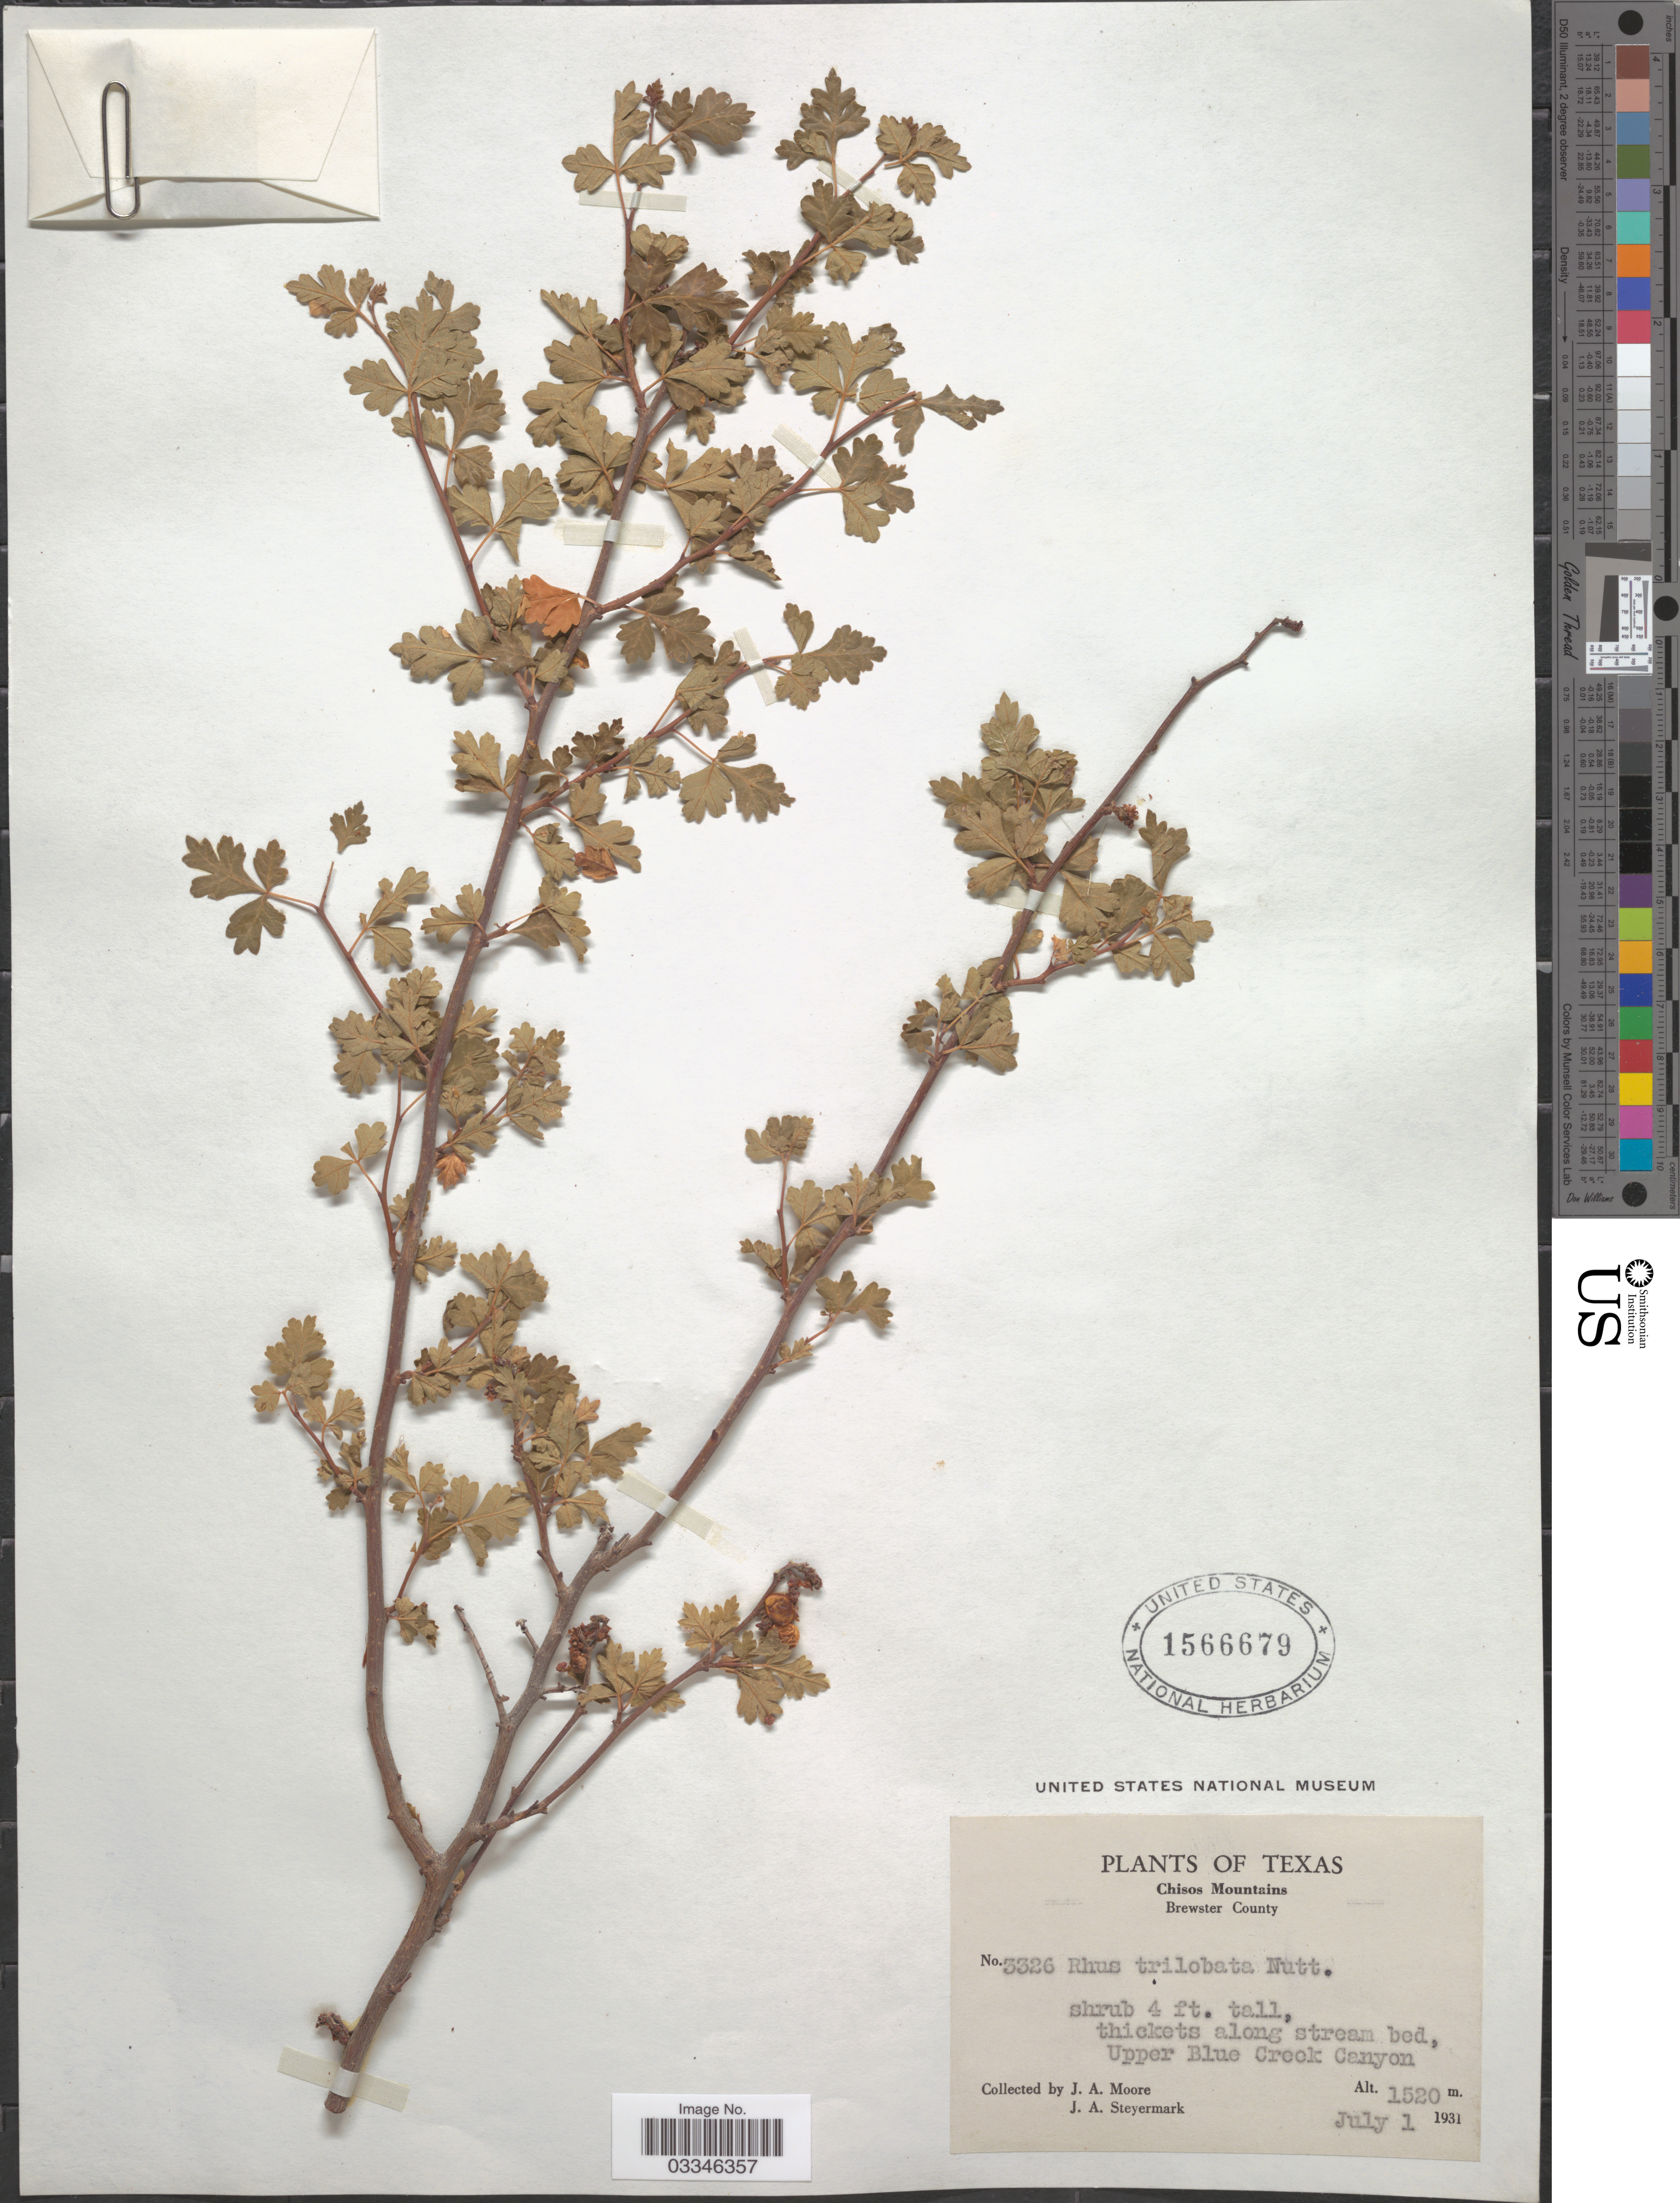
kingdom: Plantae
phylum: Tracheophyta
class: Magnoliopsida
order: Sapindales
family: Anacardiaceae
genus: Rhus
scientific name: Rhus trilobata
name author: Nutt.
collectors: J. A. Moore & J. Steyermark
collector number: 3326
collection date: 1931-07-01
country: United States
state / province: Texas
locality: Chisos Mountains. Brewster County. Upper Blue Creek Canyon.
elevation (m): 1520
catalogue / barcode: US 1566679